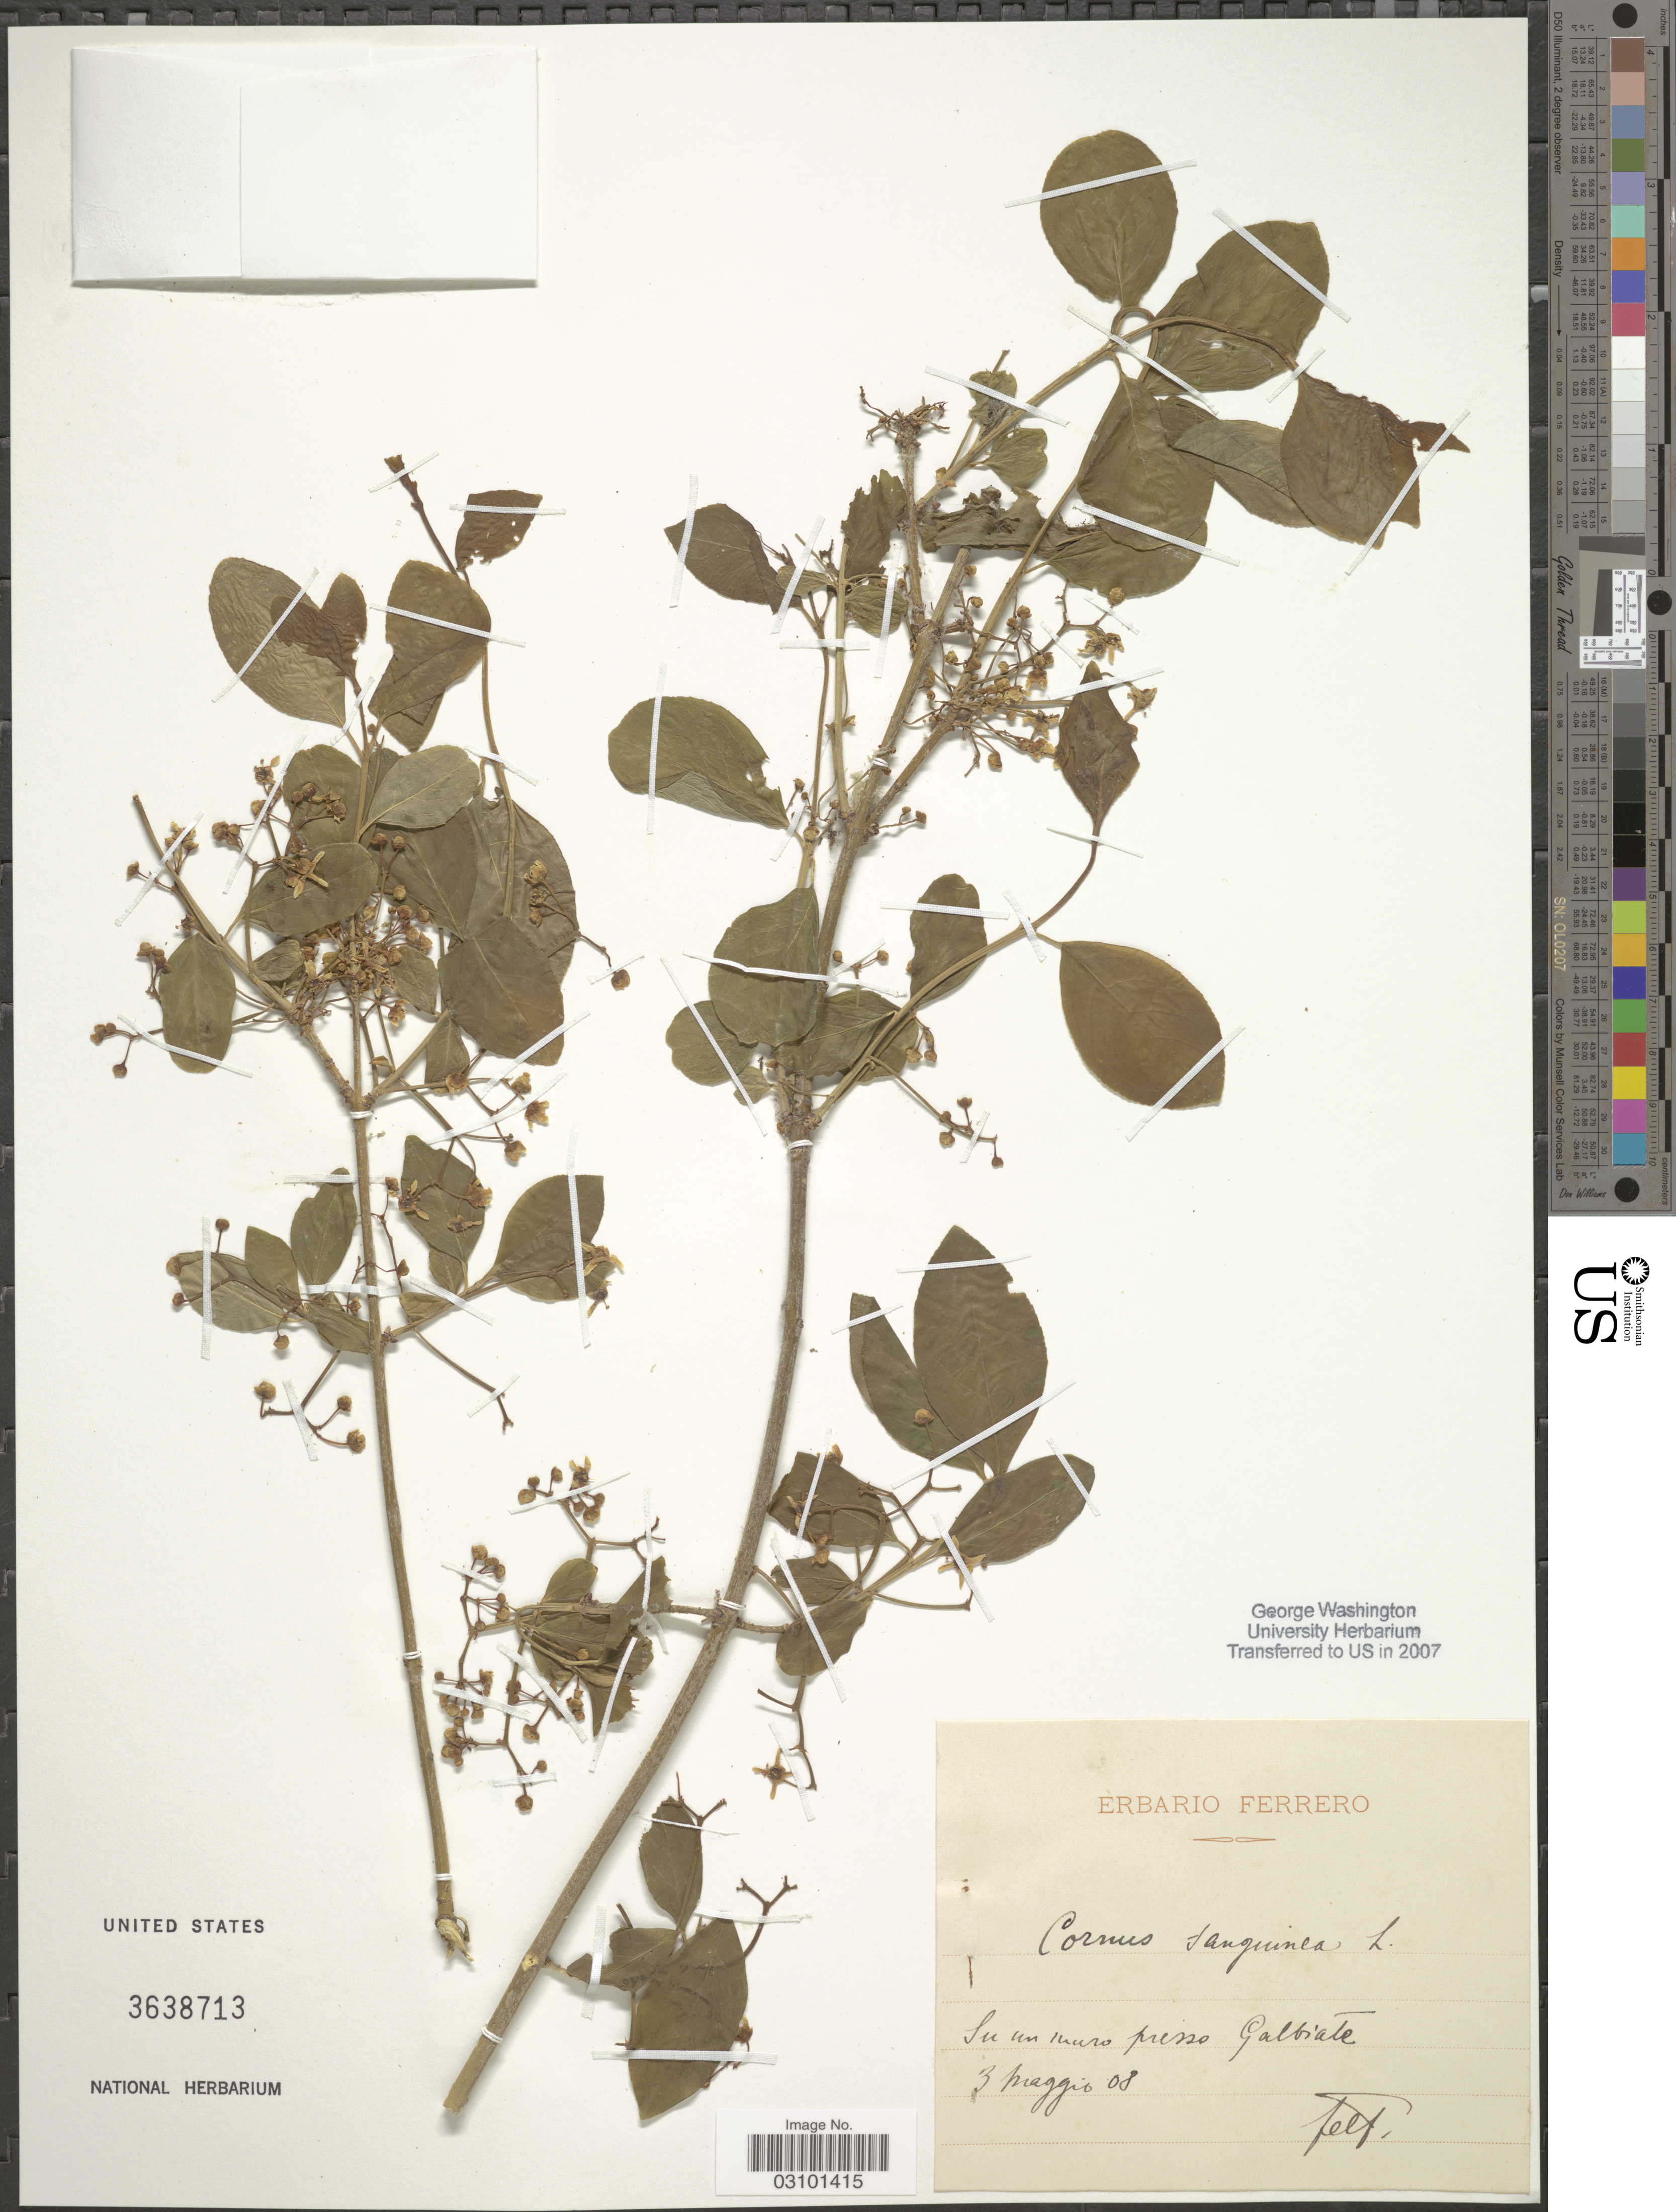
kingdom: Plantae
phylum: Tracheophyta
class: Magnoliopsida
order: Cornales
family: Cornaceae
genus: Cornus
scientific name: Cornus sanguinea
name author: L.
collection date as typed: Transcribed d/m/y: 3/5/8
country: Italy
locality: Su un muro presso Galbiate.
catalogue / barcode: US 3638713